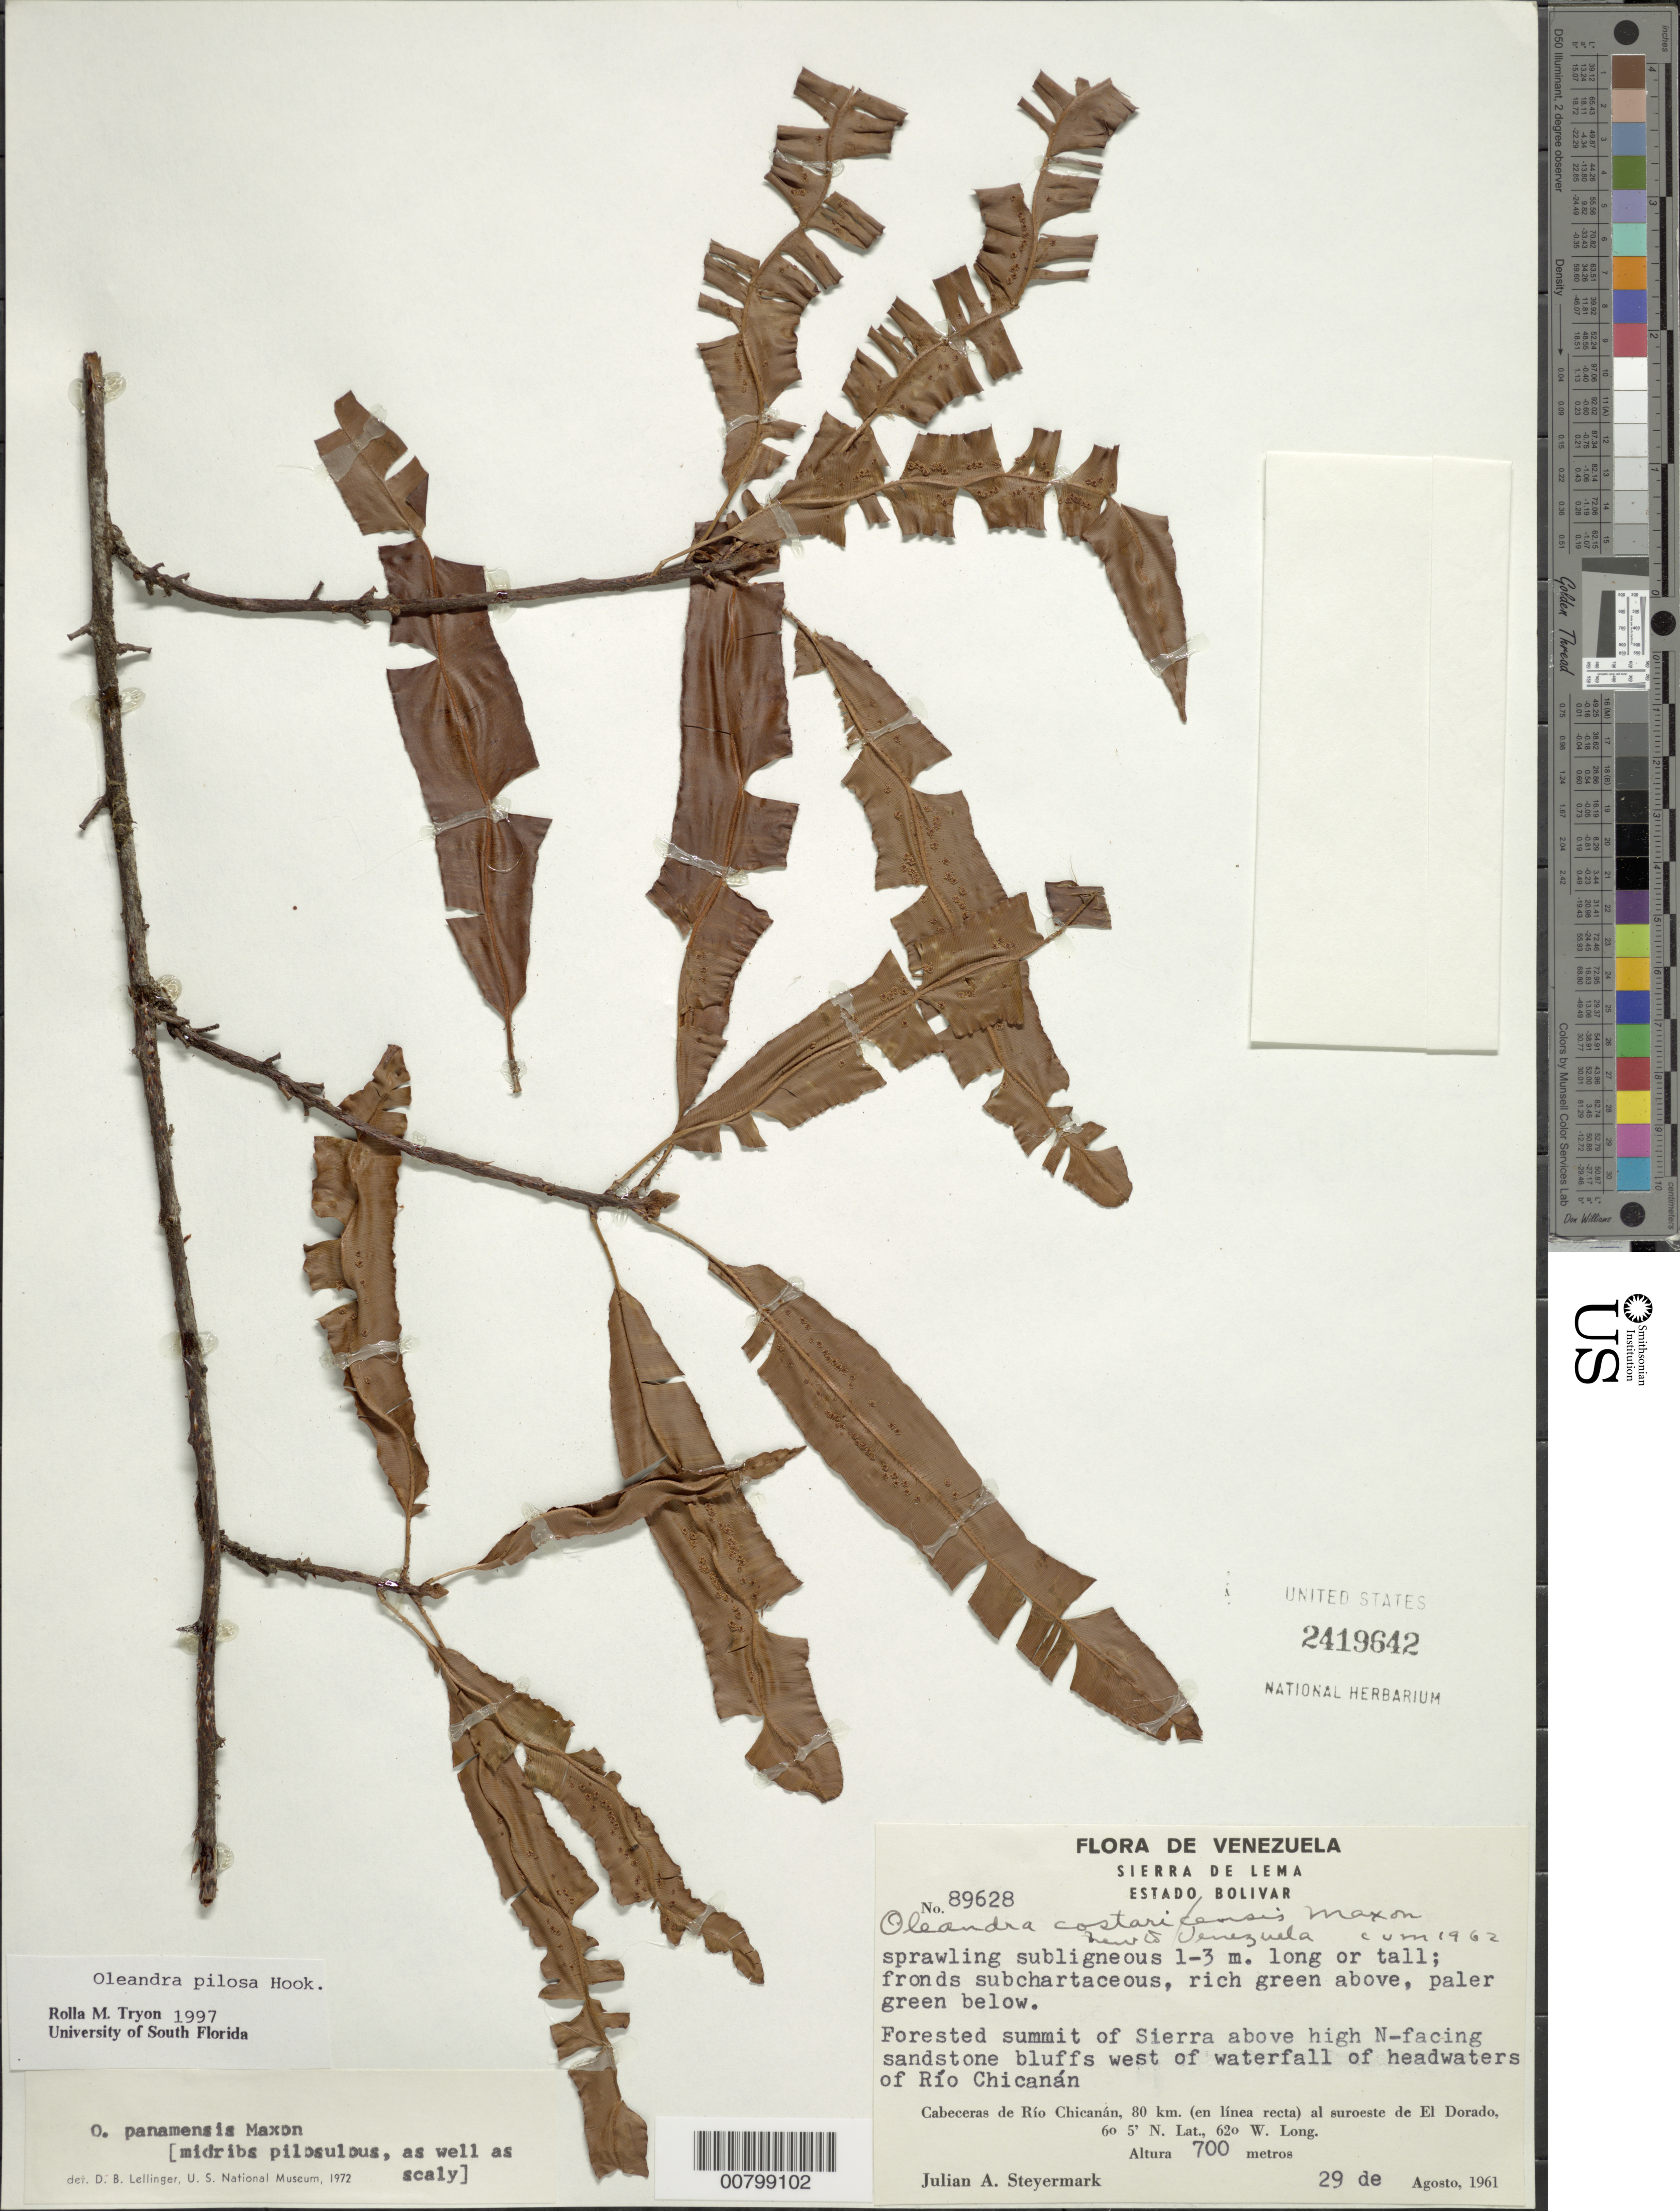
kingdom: Plantae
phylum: Tracheophyta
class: Polypodiopsida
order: Polypodiales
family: Oleandraceae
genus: Oleandra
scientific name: Oleandra pilosa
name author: Hook.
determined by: Tryon, Rolla M., Jr.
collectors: J. Steyermark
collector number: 89628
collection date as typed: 29-Aug-61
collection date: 1961-08-29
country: Venezuela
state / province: Bolívar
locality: Sierra de Lema, Cabeceras de Río Chicanán, 80 km to the SW of El Dorado; west of waterfall of headwaters of Río Chicanan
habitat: Forested summit, sandstone bluffs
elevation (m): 700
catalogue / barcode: US 2419642